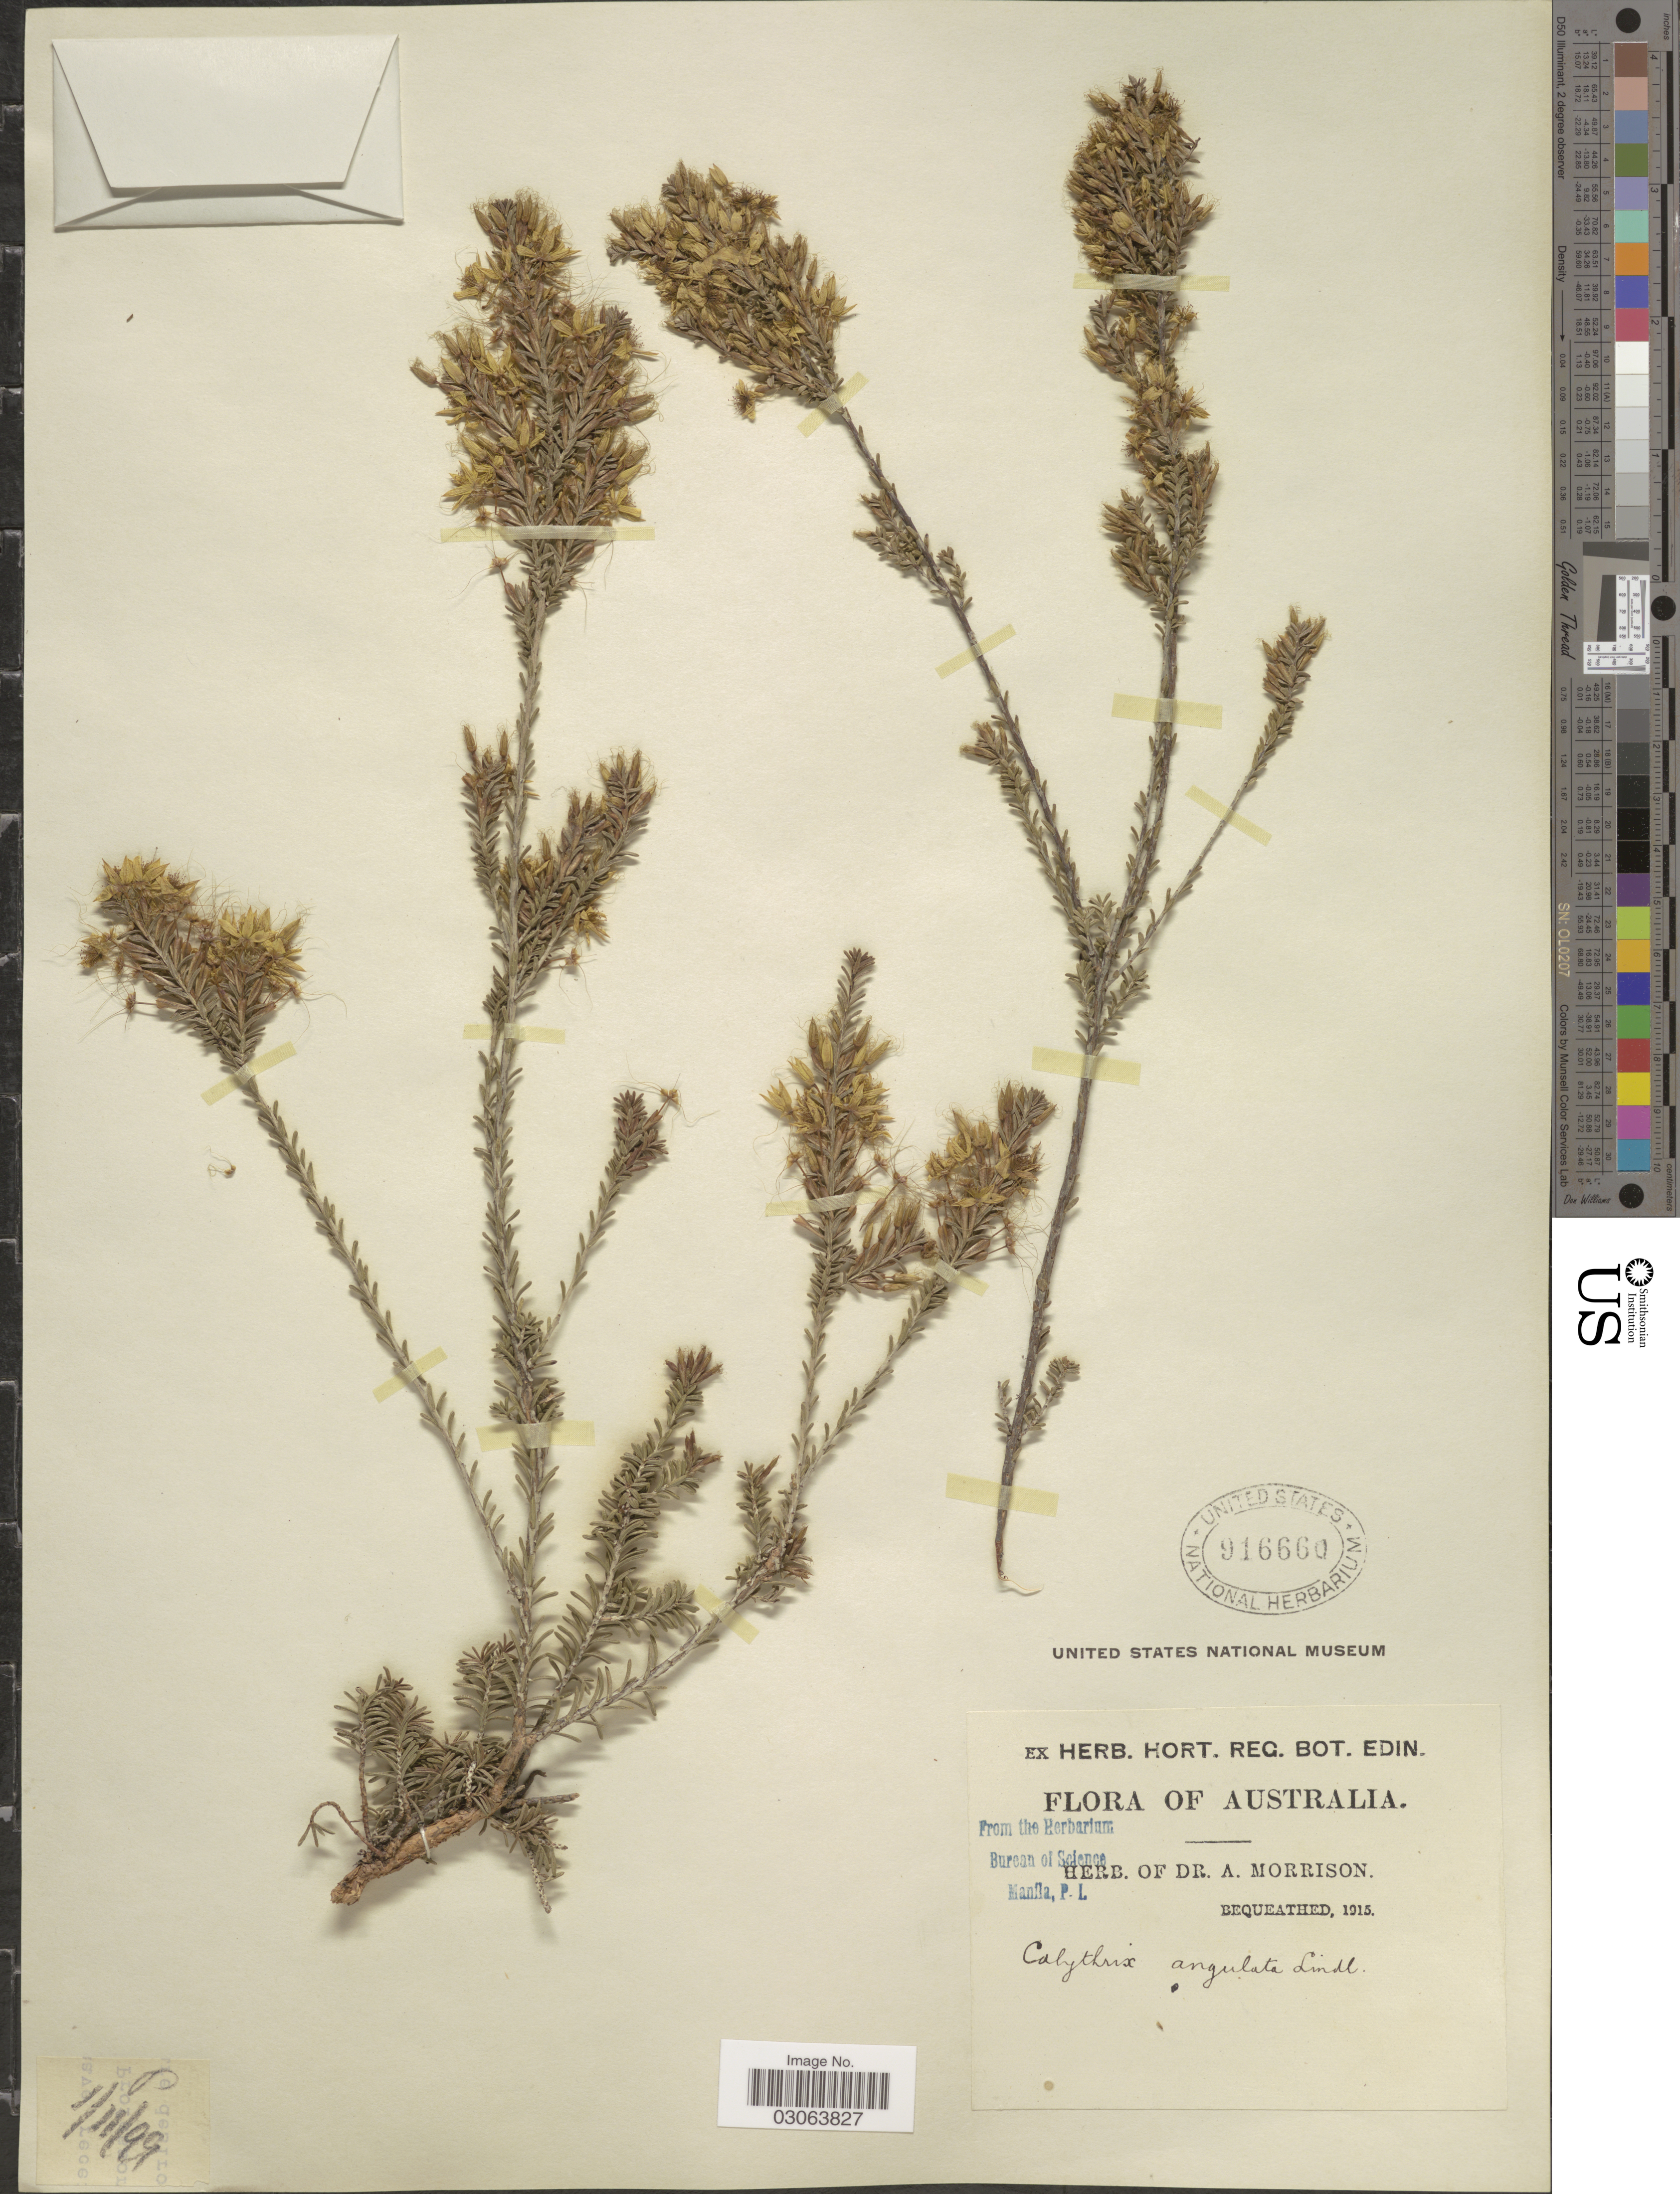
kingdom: Plantae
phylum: Tracheophyta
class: Magnoliopsida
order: Myrtales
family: Myrtaceae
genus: Calytrix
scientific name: Calytrix angulata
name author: Lindl.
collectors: ex herb. Dr. A. Morrison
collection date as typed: Transcribed d/m/y: 1/11/99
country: Australia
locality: P [unsure placement]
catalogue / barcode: US 916660